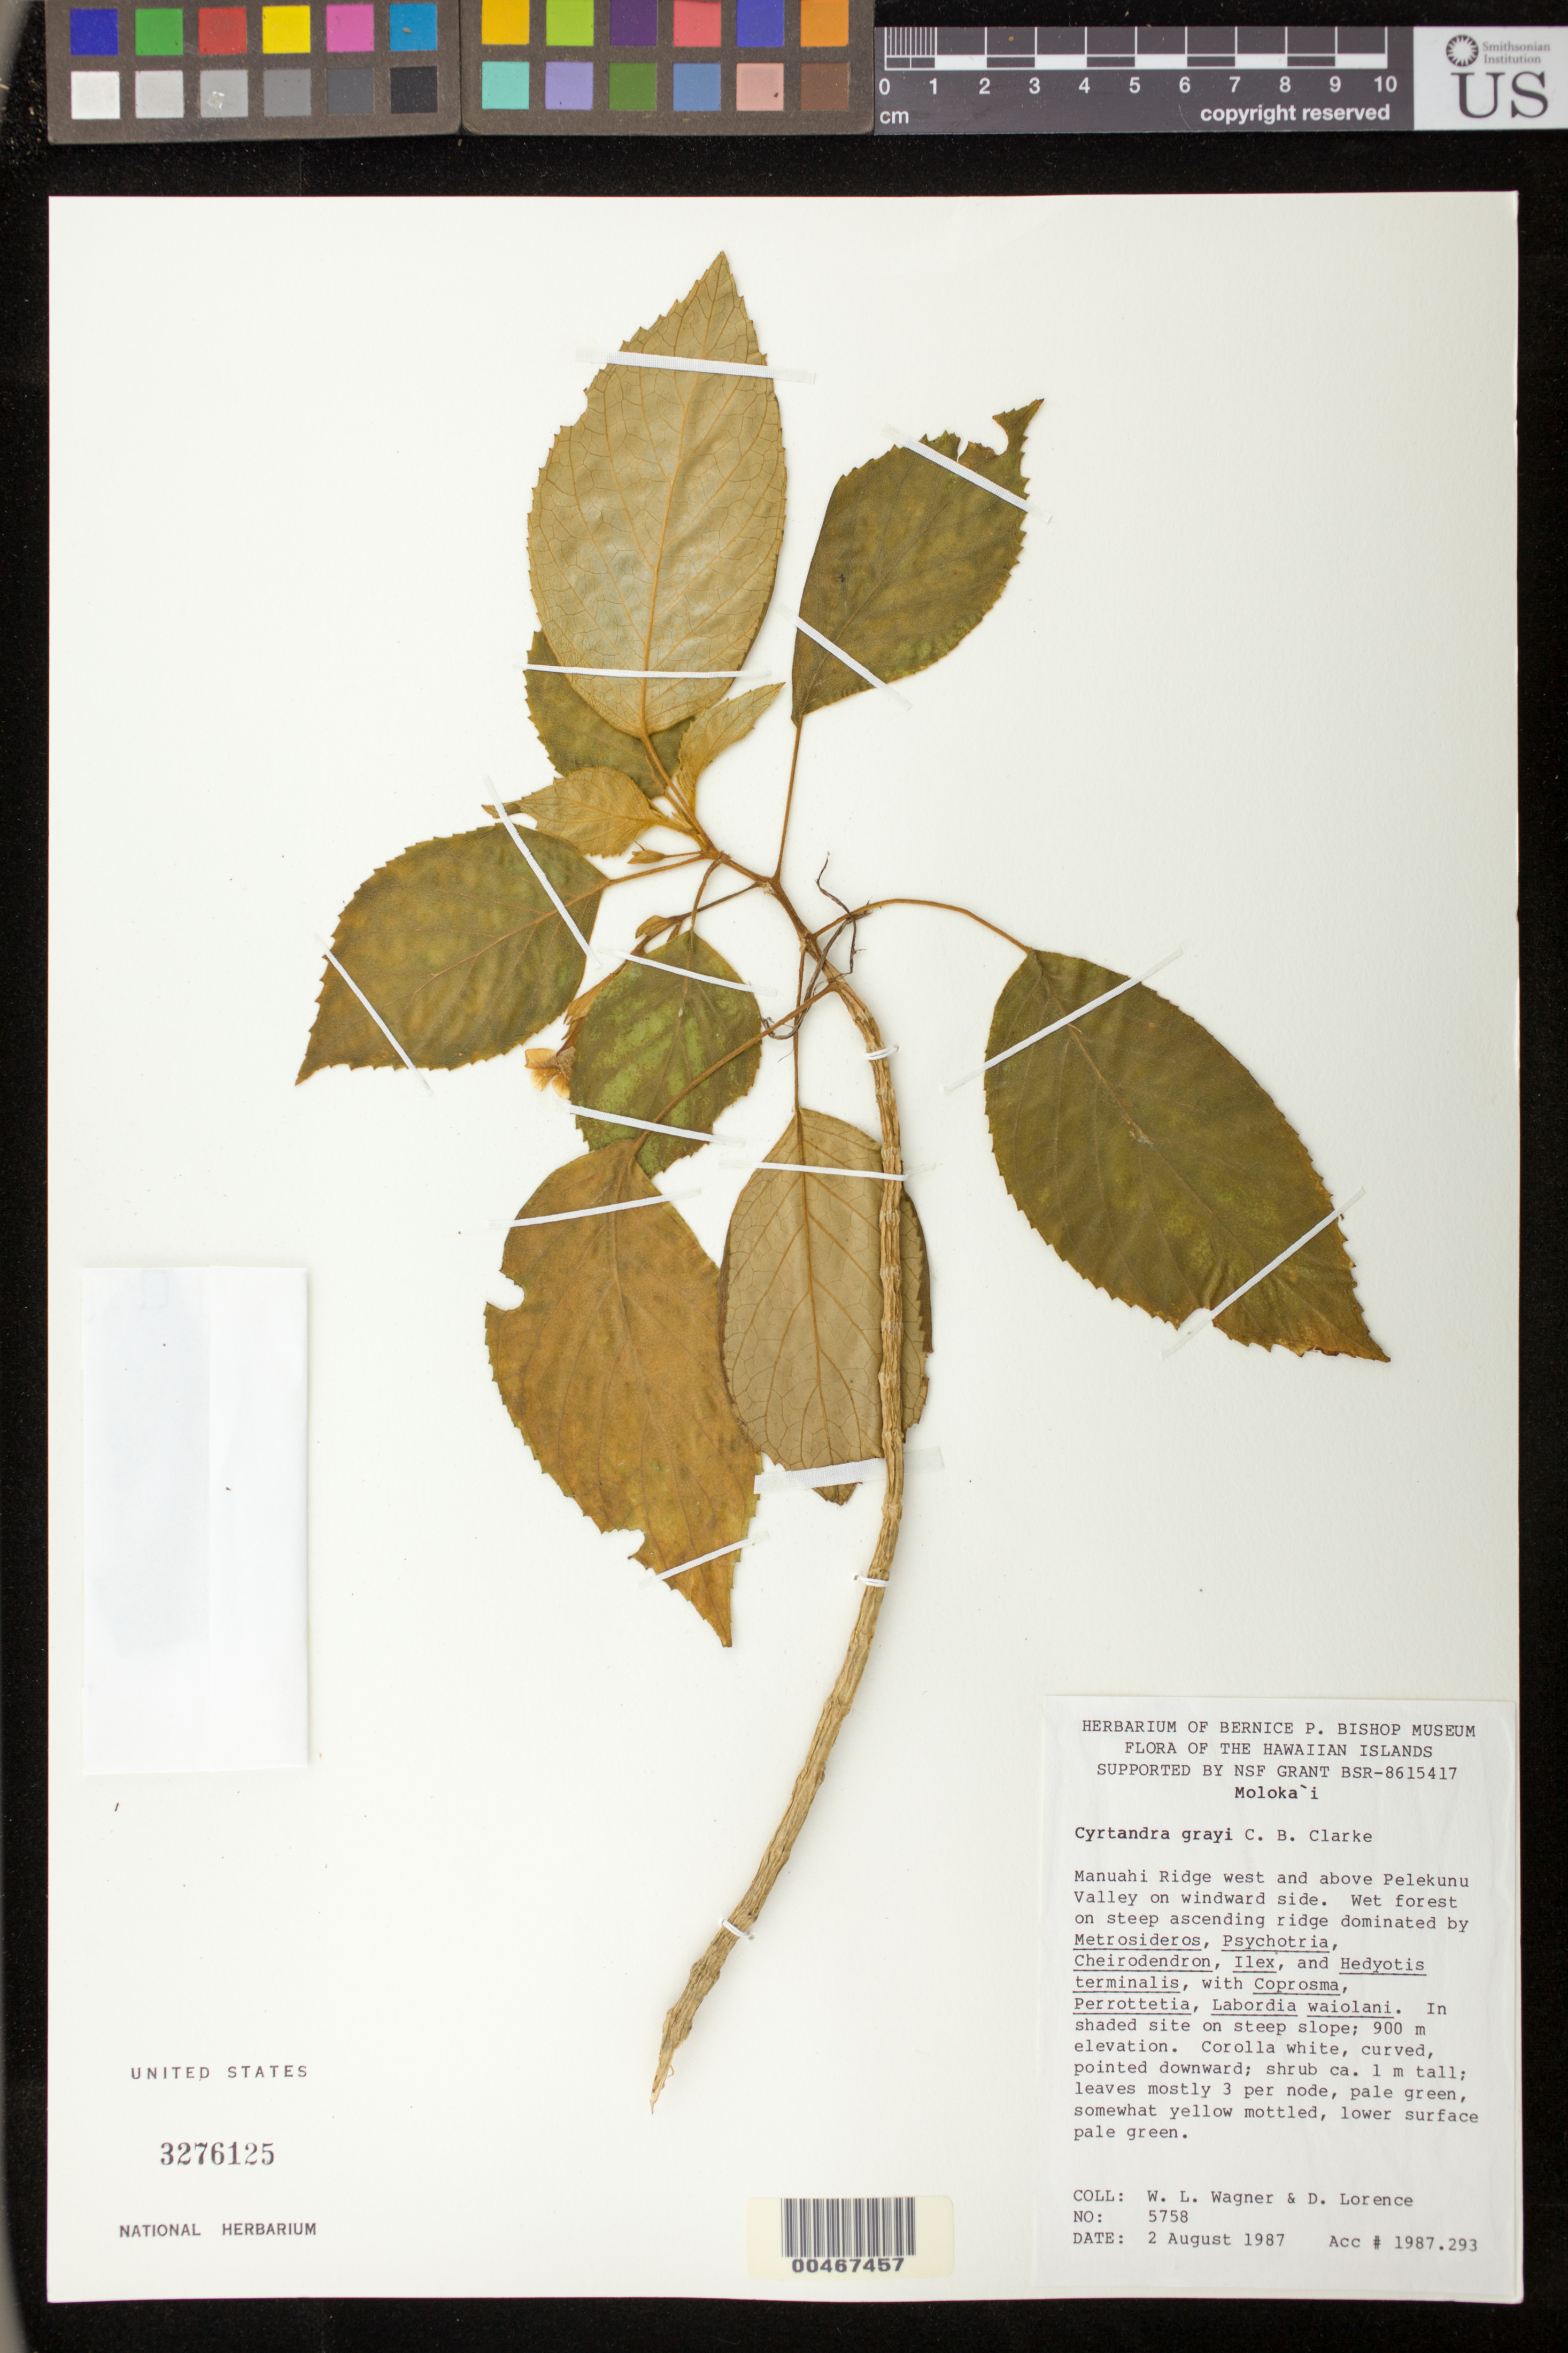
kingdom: Plantae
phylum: Tracheophyta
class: Magnoliopsida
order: Lamiales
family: Gesneriaceae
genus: Cyrtandra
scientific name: Cyrtandra grayi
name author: C.B. Clarke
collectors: W. L. Wagner & D. Lorence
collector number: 5758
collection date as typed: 02 Aug 1987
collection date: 1987-08-02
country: United States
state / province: Hawaii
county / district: Maui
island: Moloka'i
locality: Maui, Manuahi ridge west above pelekunu valley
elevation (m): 900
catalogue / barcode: US 3276125